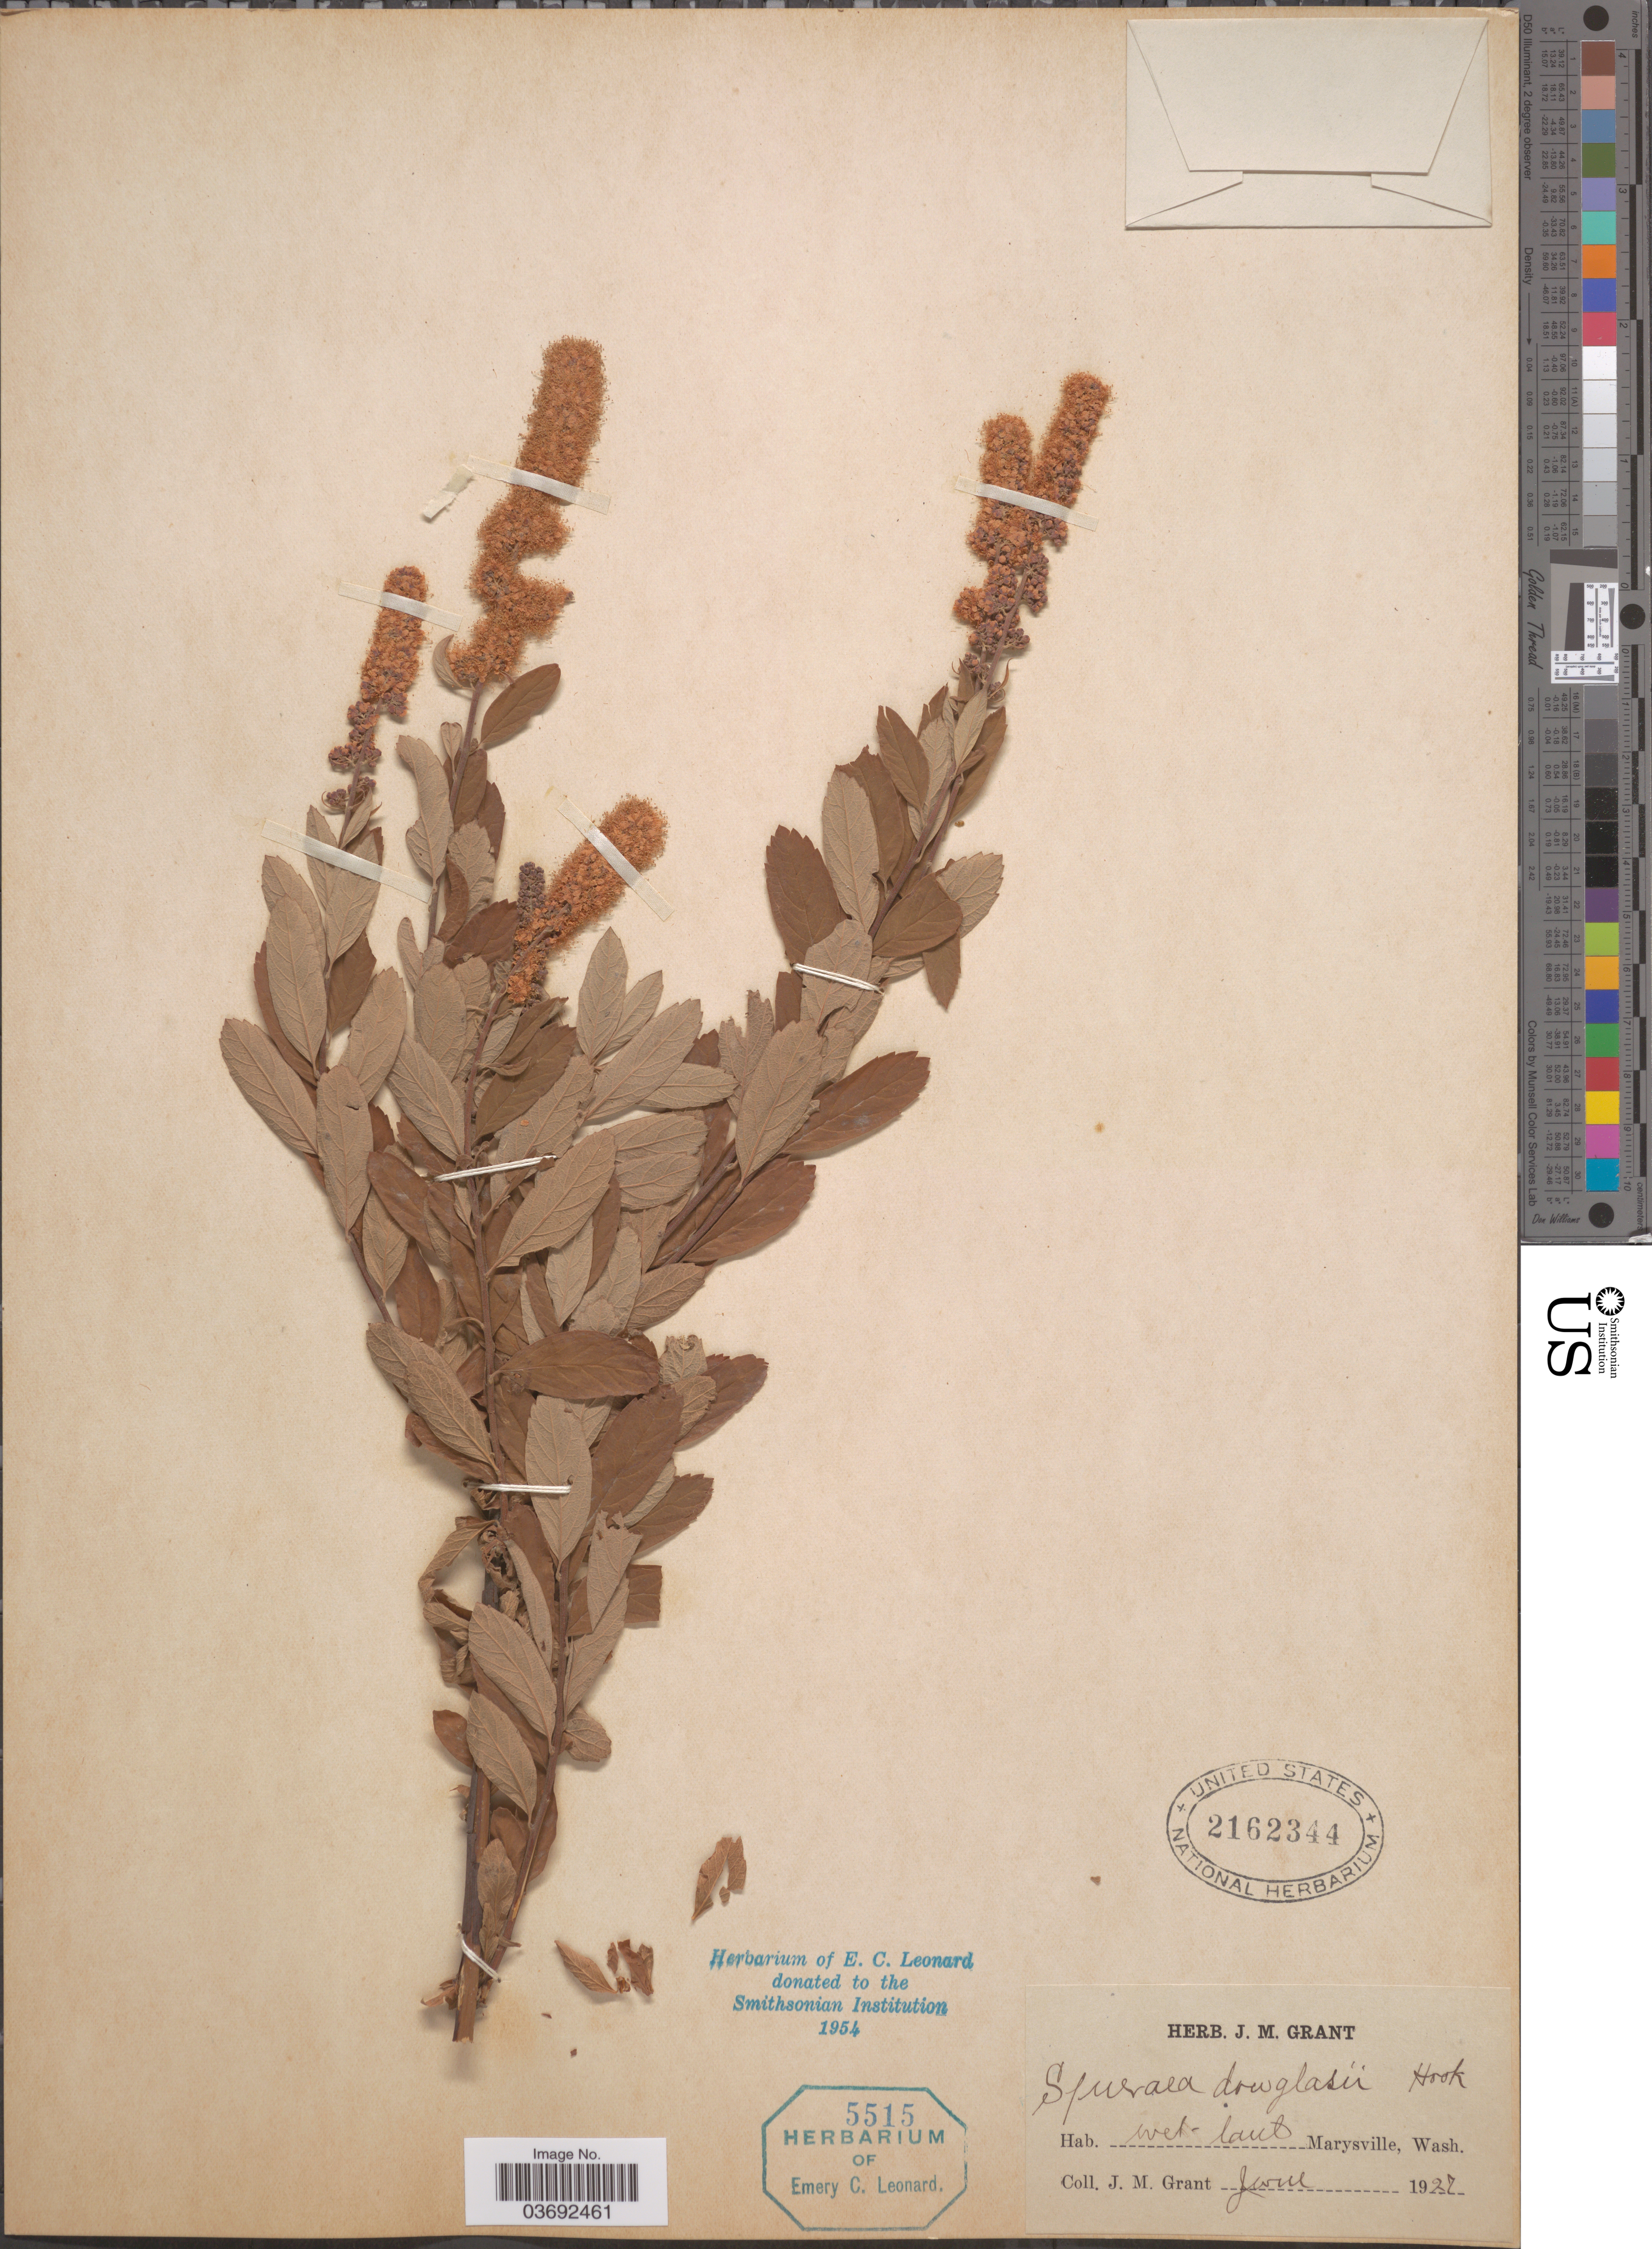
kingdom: Plantae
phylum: Tracheophyta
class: Magnoliopsida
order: Rosales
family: Rosaceae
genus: Spiraea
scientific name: Spiraea douglasii var. menziesii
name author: (Hook.) C. Presl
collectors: J. M. Grant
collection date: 1927-06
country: United States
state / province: Washington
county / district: Snohomish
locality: Marysville.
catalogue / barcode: US 2162344